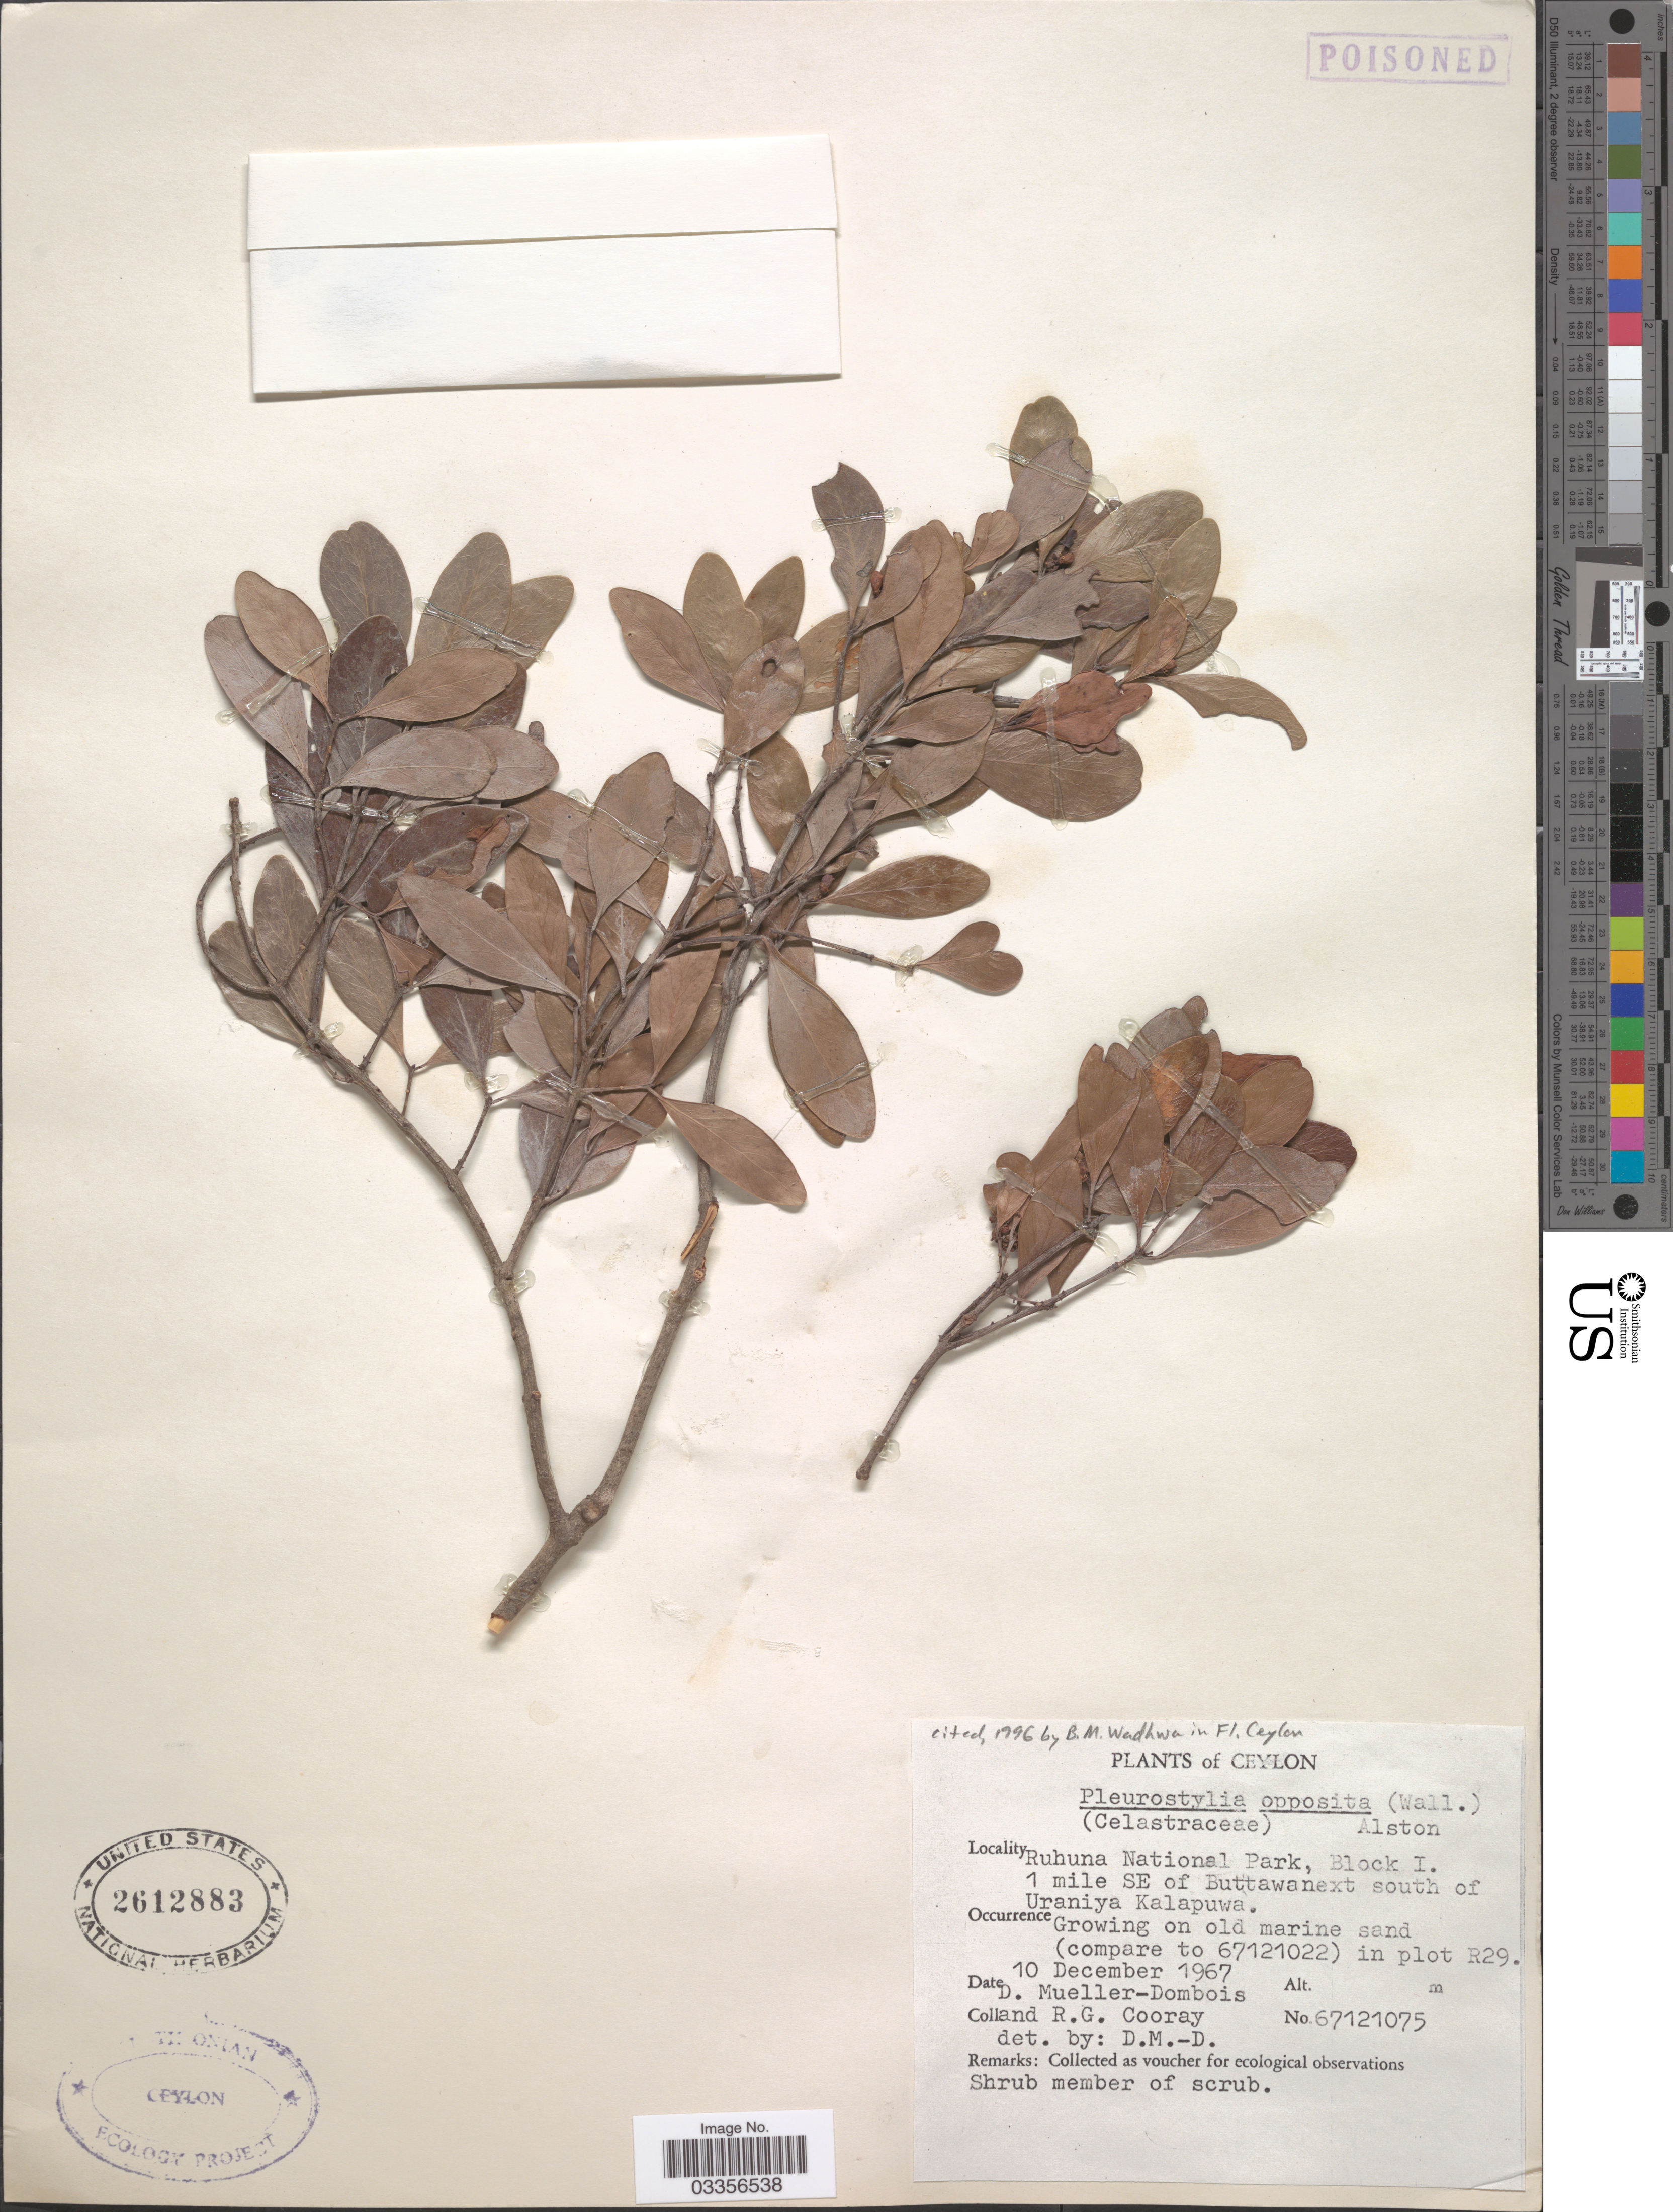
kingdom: Plantae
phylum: Tracheophyta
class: Magnoliopsida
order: Celastrales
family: Celastraceae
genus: Pleurostylia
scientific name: Pleurostylia opposita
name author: (Wall.) Alston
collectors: D. Mueller-Dombois & R. Cooray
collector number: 67121075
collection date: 1967-12-10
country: Sri Lanka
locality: Ceylon, Ruhuna National Park, Block I, 1 mile SE of Buttawanext south of Uraniya Kalapuwa, in plot R29.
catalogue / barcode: US 2612883